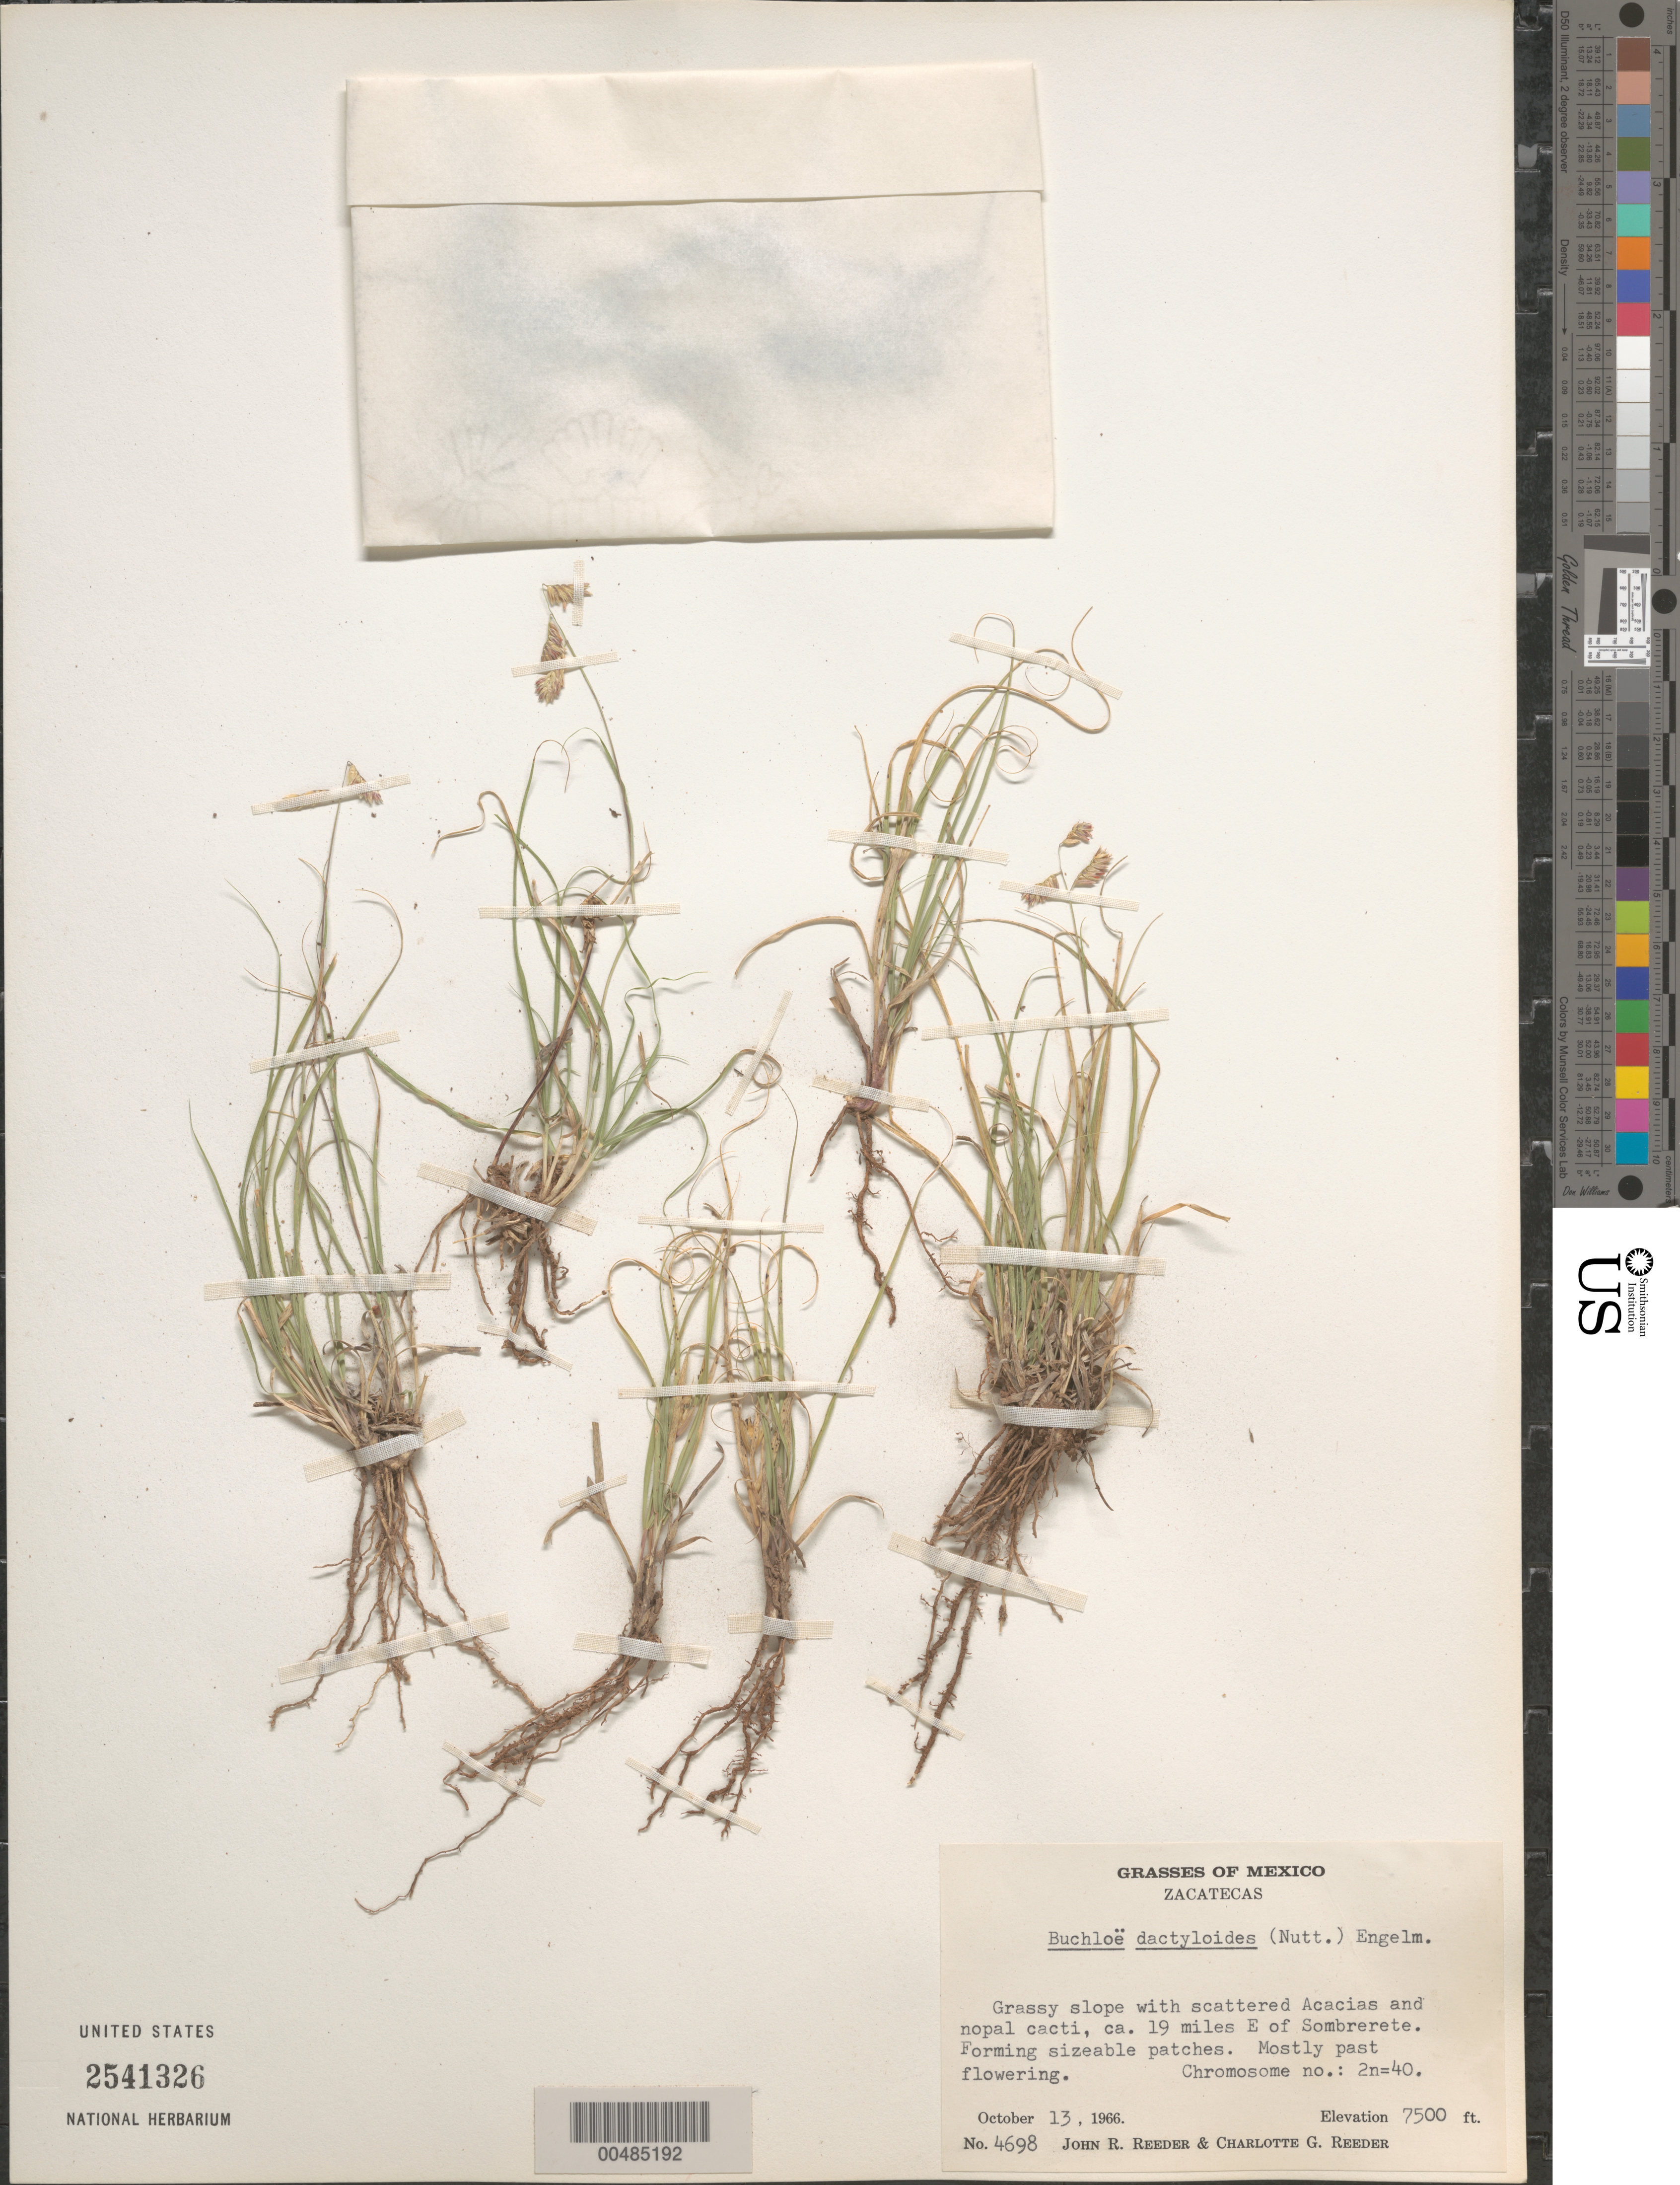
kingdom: Plantae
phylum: Tracheophyta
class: Liliopsida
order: Poales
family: Poaceae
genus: Buchloe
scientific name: Buchloe dactyloides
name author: (Nutt.) Engelm.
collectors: J. R. Reeder & C. G. Reeder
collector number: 4698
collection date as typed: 13 Oct 1966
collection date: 1966-10-13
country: Mexico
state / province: Zacatecas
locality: About 19 mi E of Sombrerete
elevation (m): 2286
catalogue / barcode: US 2541326